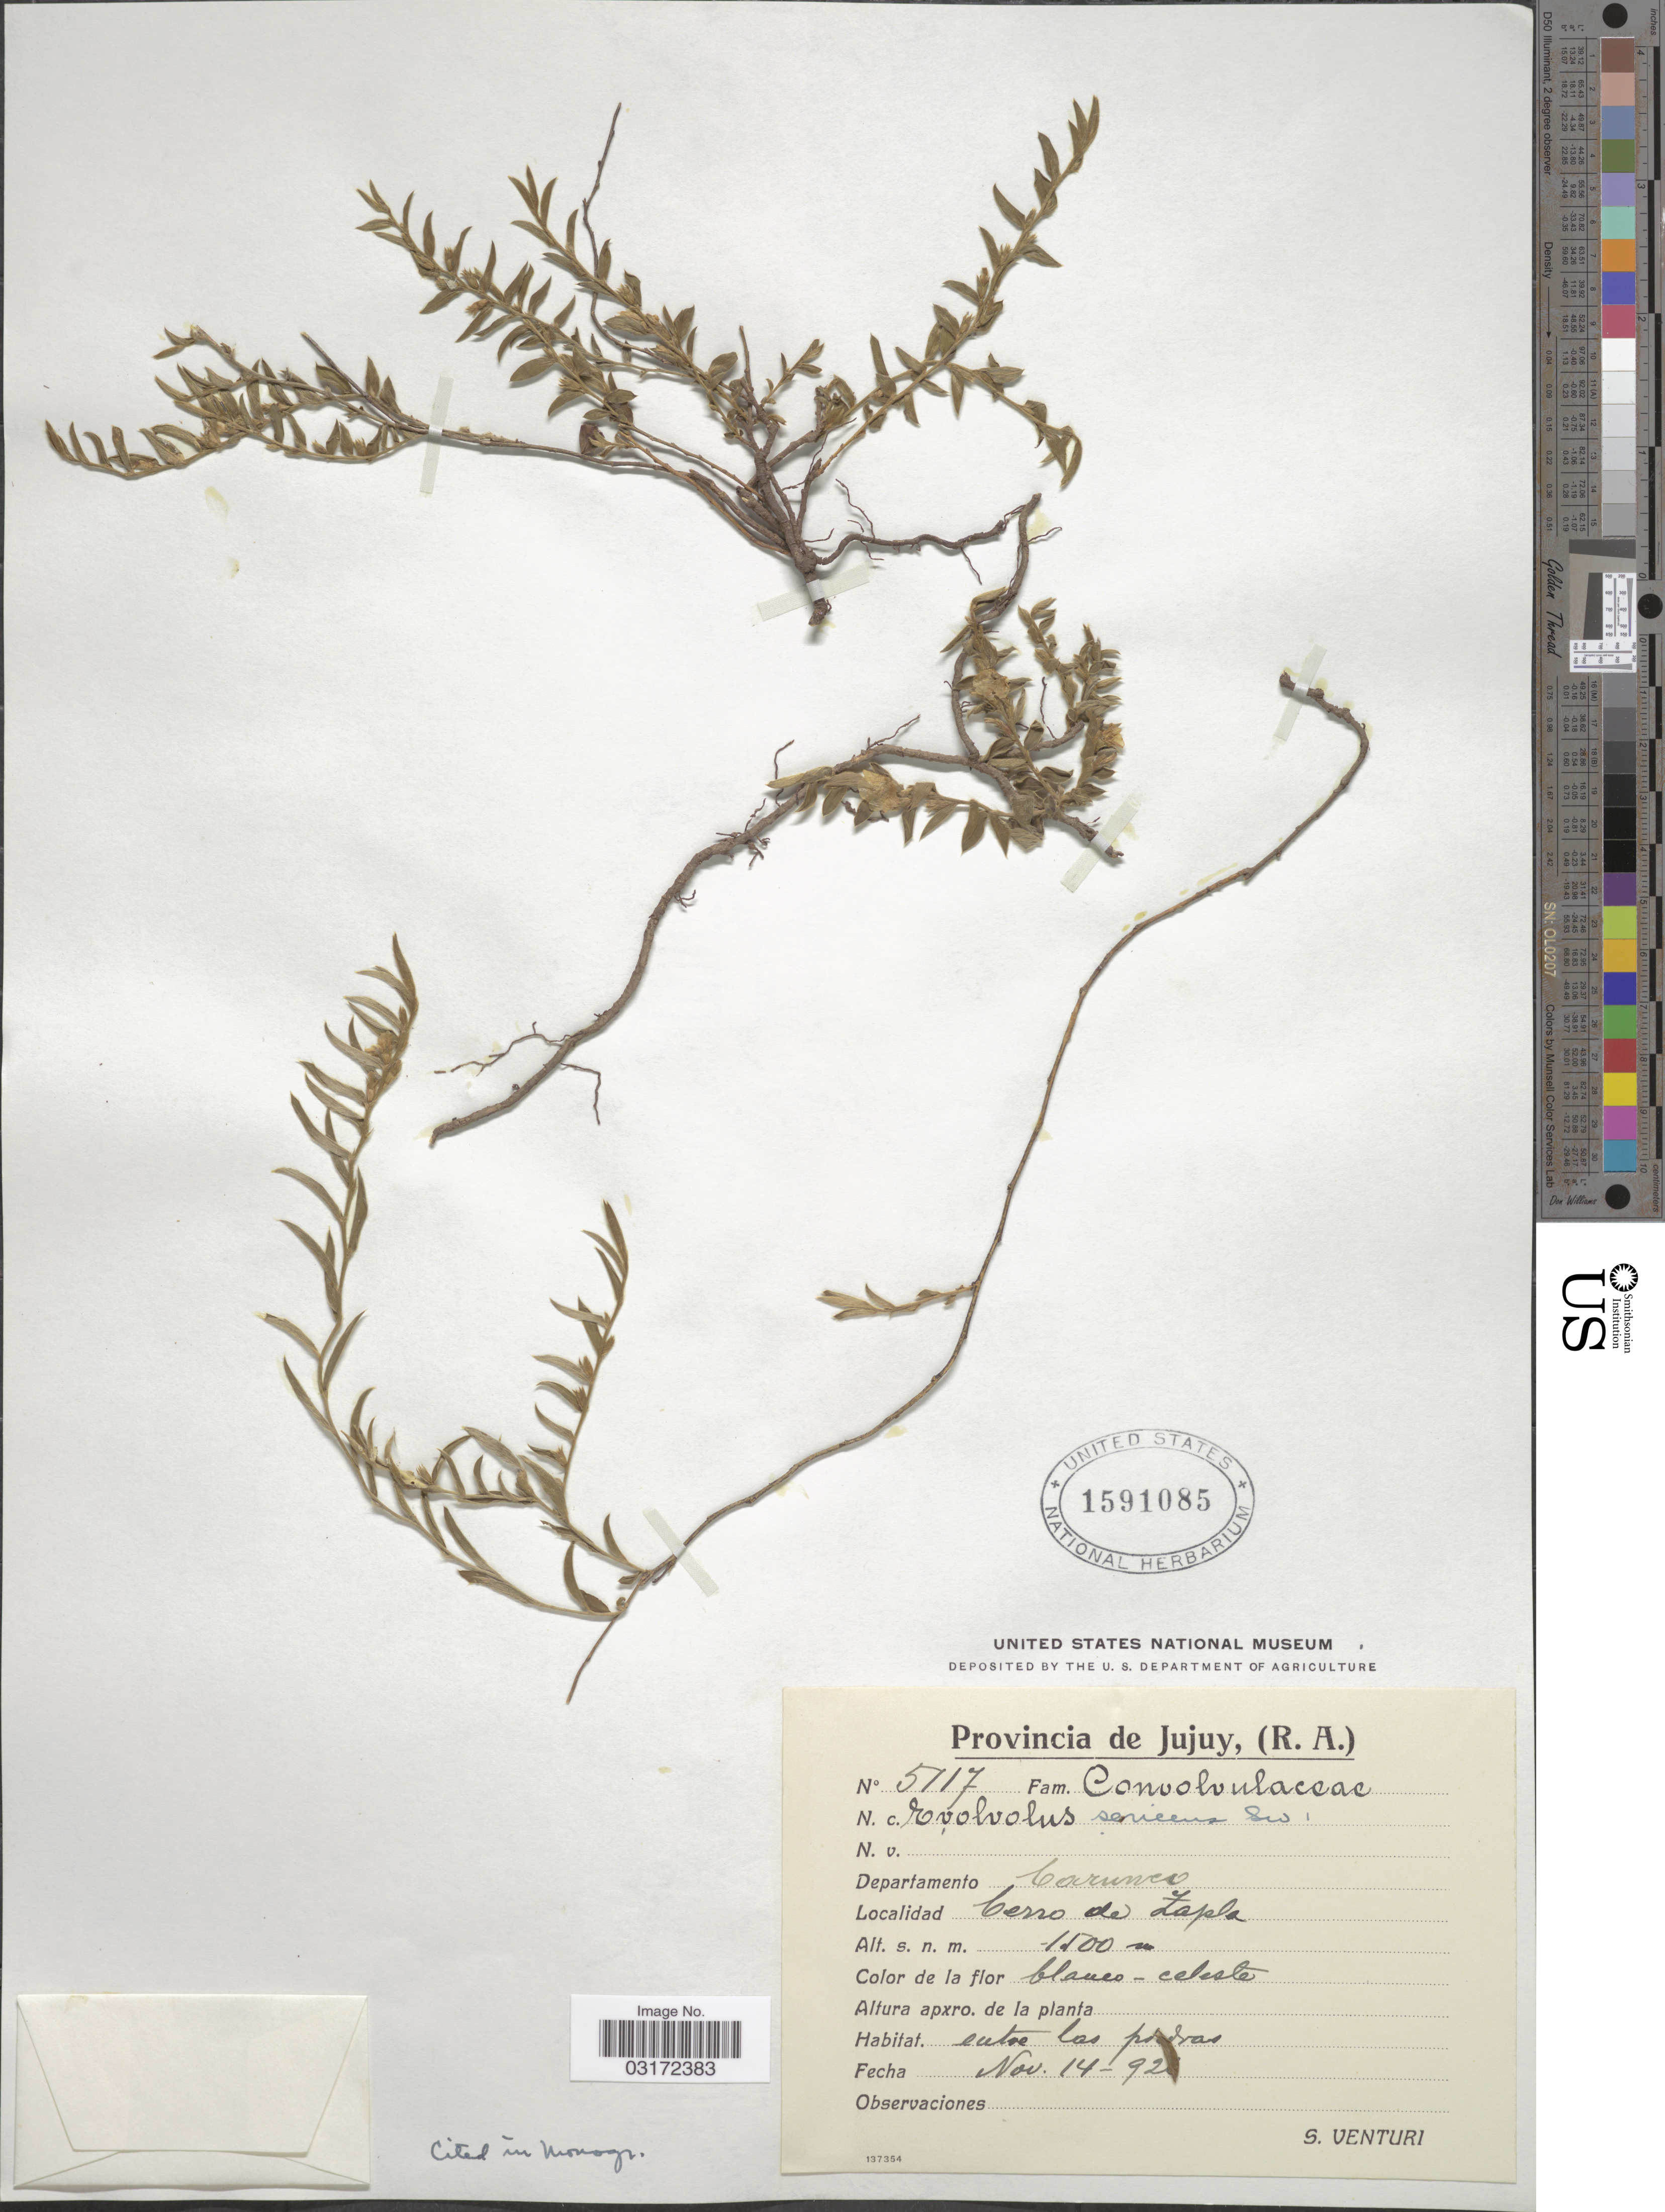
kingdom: Plantae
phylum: Tracheophyta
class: Magnoliopsida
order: Solanales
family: Convolvulaceae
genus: Evolvulus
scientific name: Evolvulus sericeus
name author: Sw.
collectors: S. Venturi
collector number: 5117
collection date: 1920-11-14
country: Argentina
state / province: Jujuy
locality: Departamento Corunco, Cerro de Zapla.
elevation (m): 1500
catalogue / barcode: US 1591085